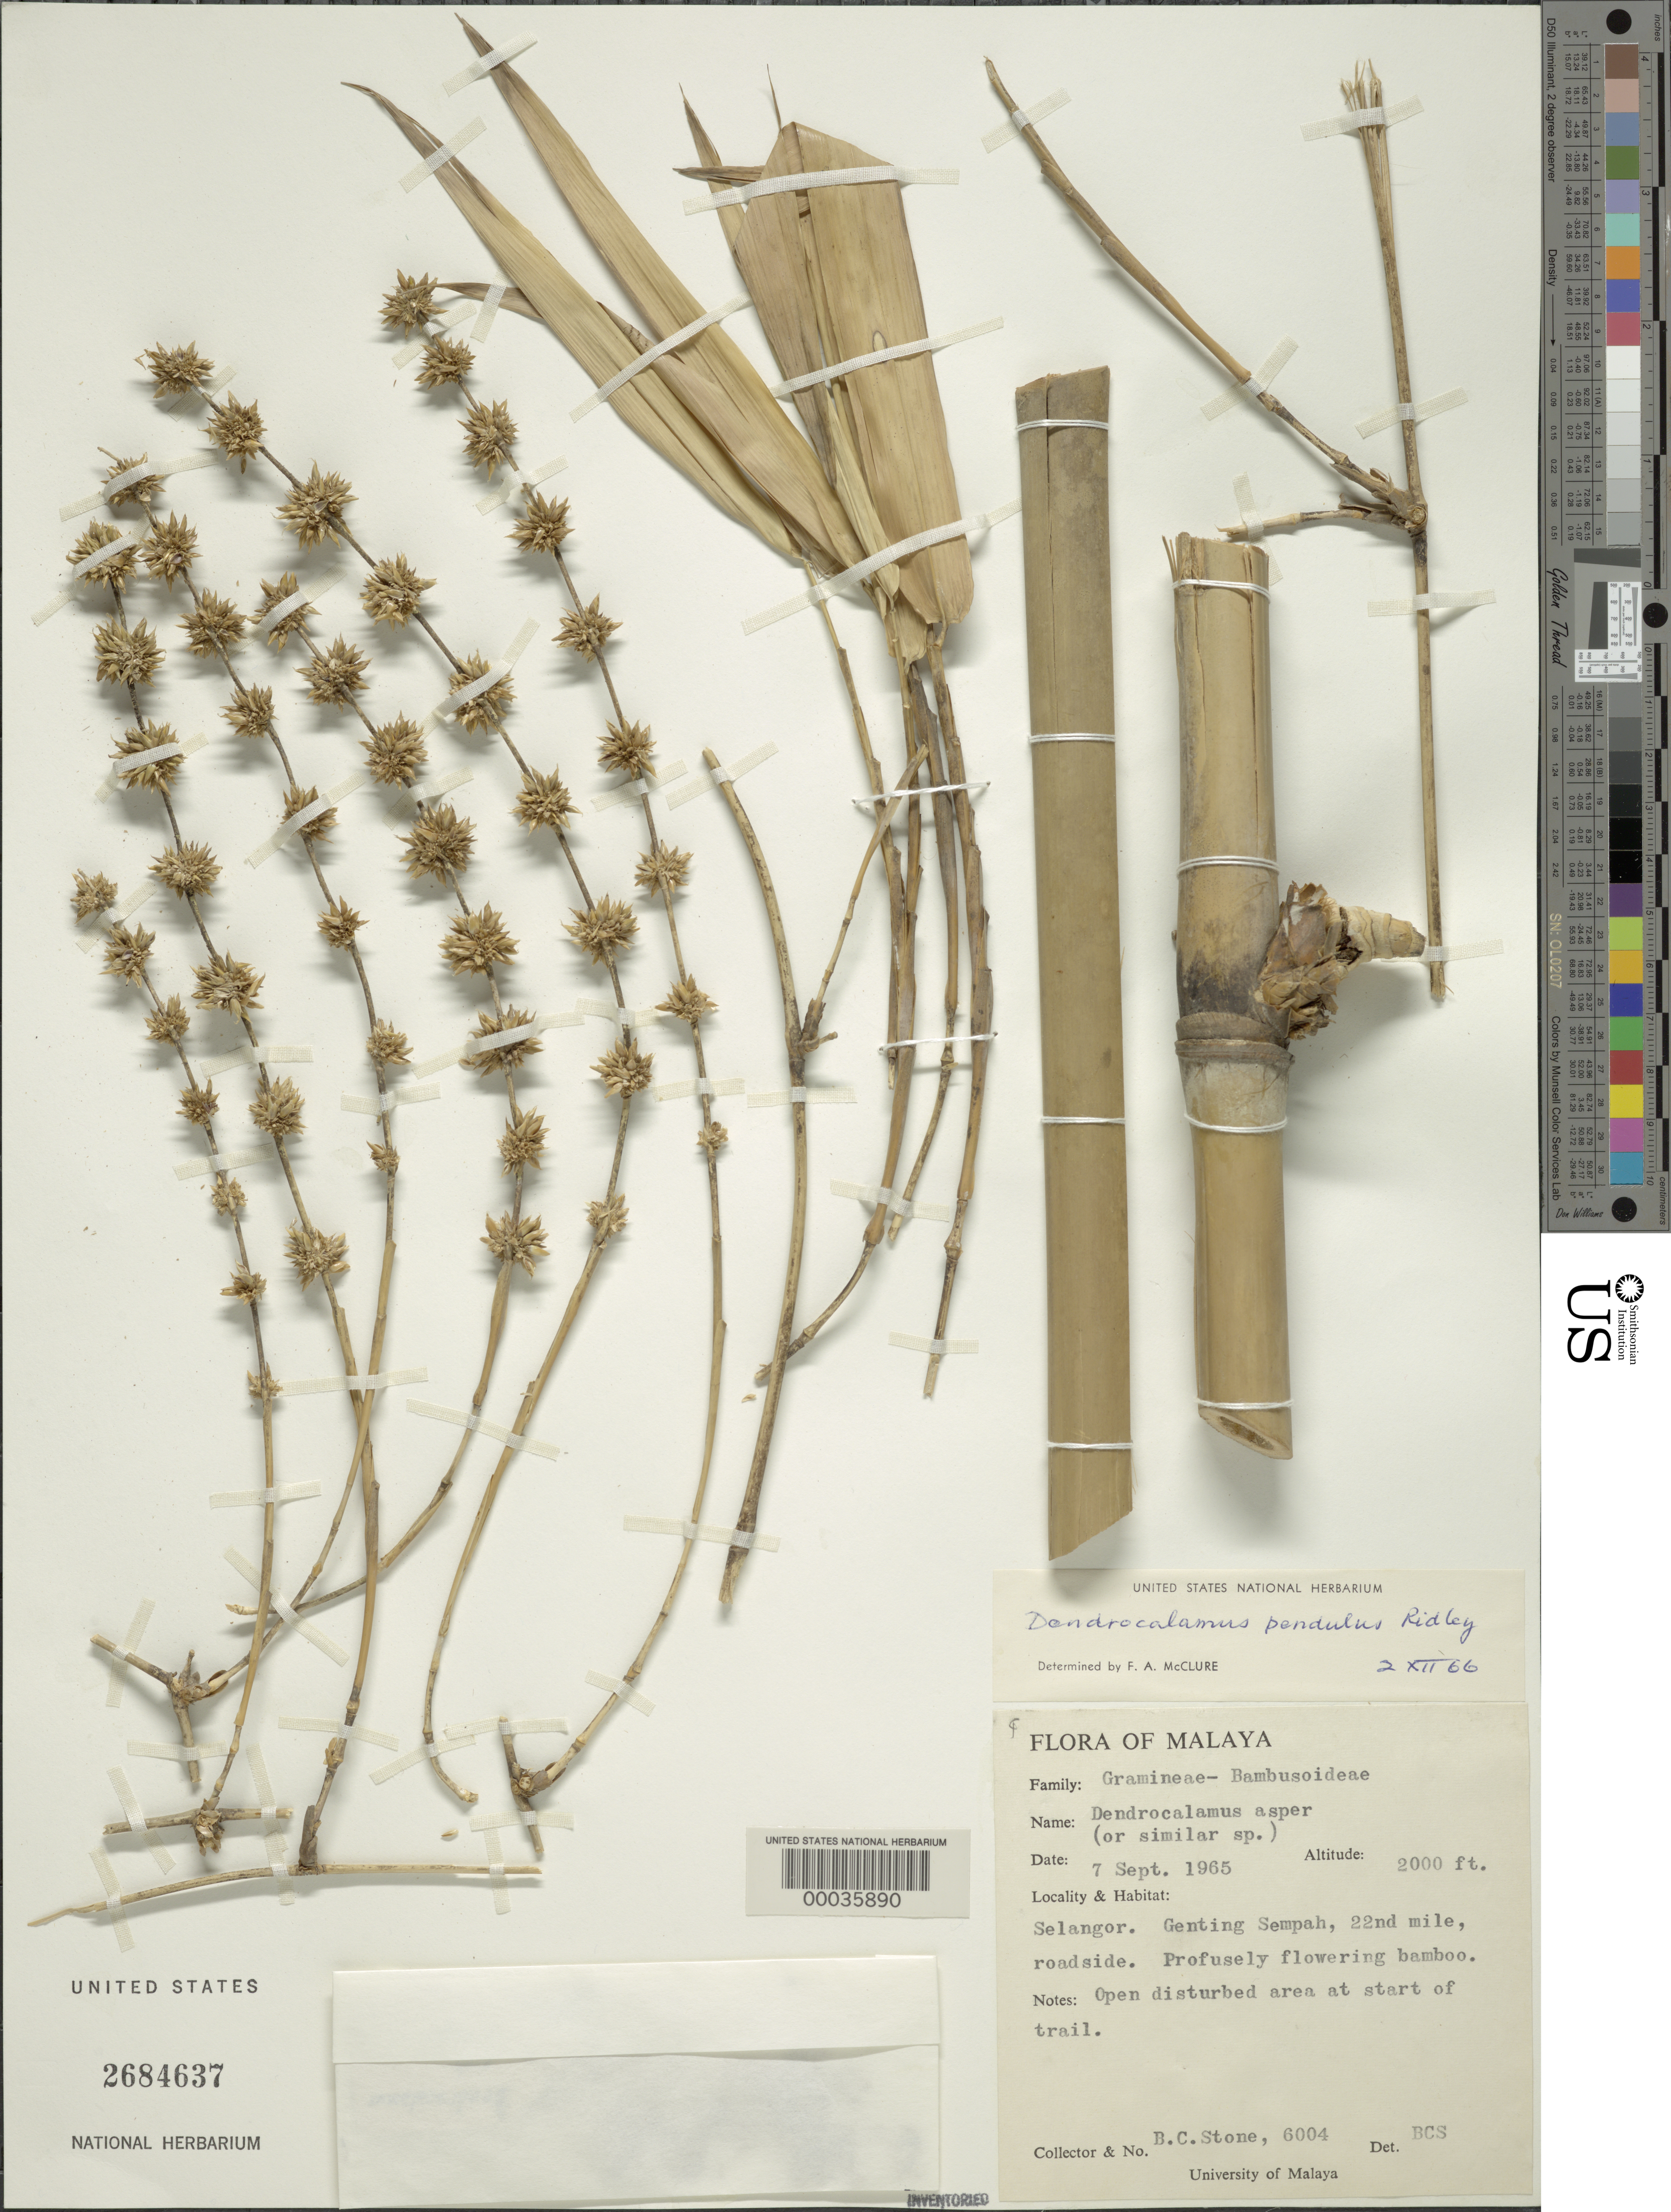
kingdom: Plantae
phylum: Tracheophyta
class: Liliopsida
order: Poales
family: Poaceae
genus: Dendrocalamus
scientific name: Dendrocalamus pendulus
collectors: B. C. Stone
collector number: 6004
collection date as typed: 07 Sep 1965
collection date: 1965-09-07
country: Malaysia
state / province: Selangor (?)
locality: Selangor [Malay Peninsula ?]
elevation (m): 610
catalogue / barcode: US 2684637